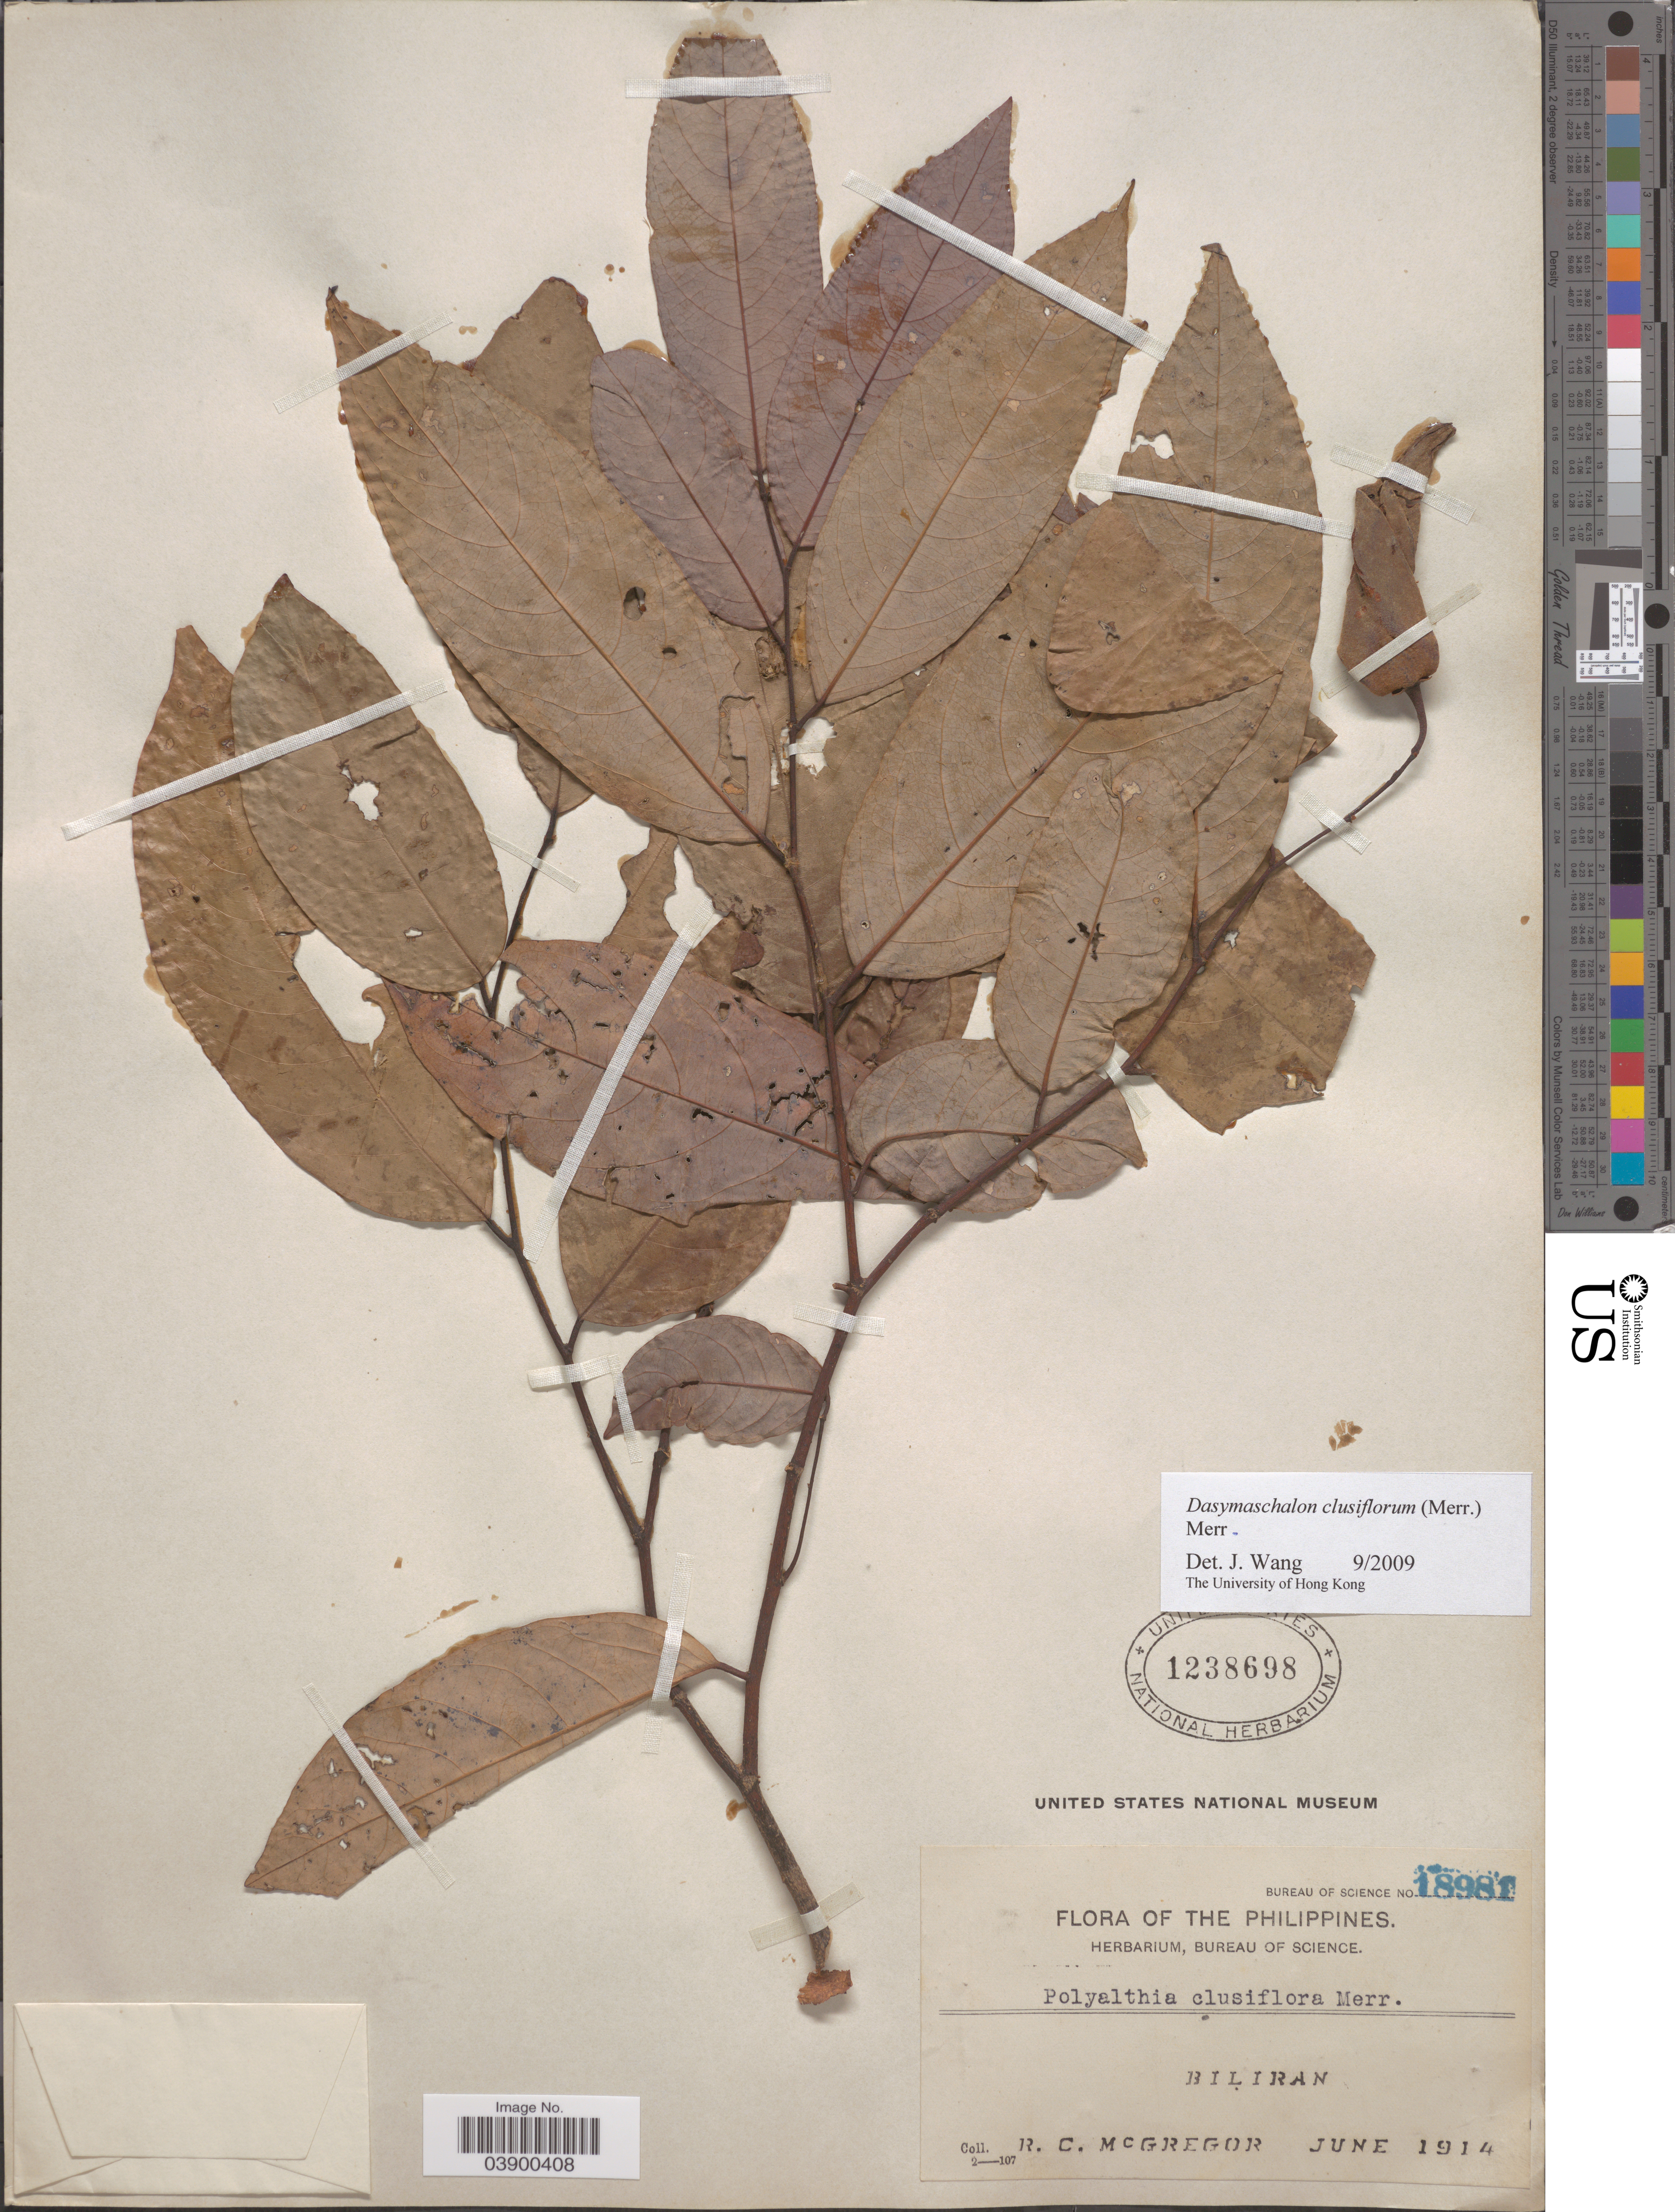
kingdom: Plantae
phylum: Tracheophyta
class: Magnoliopsida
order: Magnoliales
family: Annonaceae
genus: Dasymaschalon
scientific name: Dasymaschalon clusiflorum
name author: (Merr.) Merr.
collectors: R. C. McGregor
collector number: Bureau of Science 18980*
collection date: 1914-06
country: Philippines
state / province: Eastern Visayas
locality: Biliran.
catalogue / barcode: US 1238698